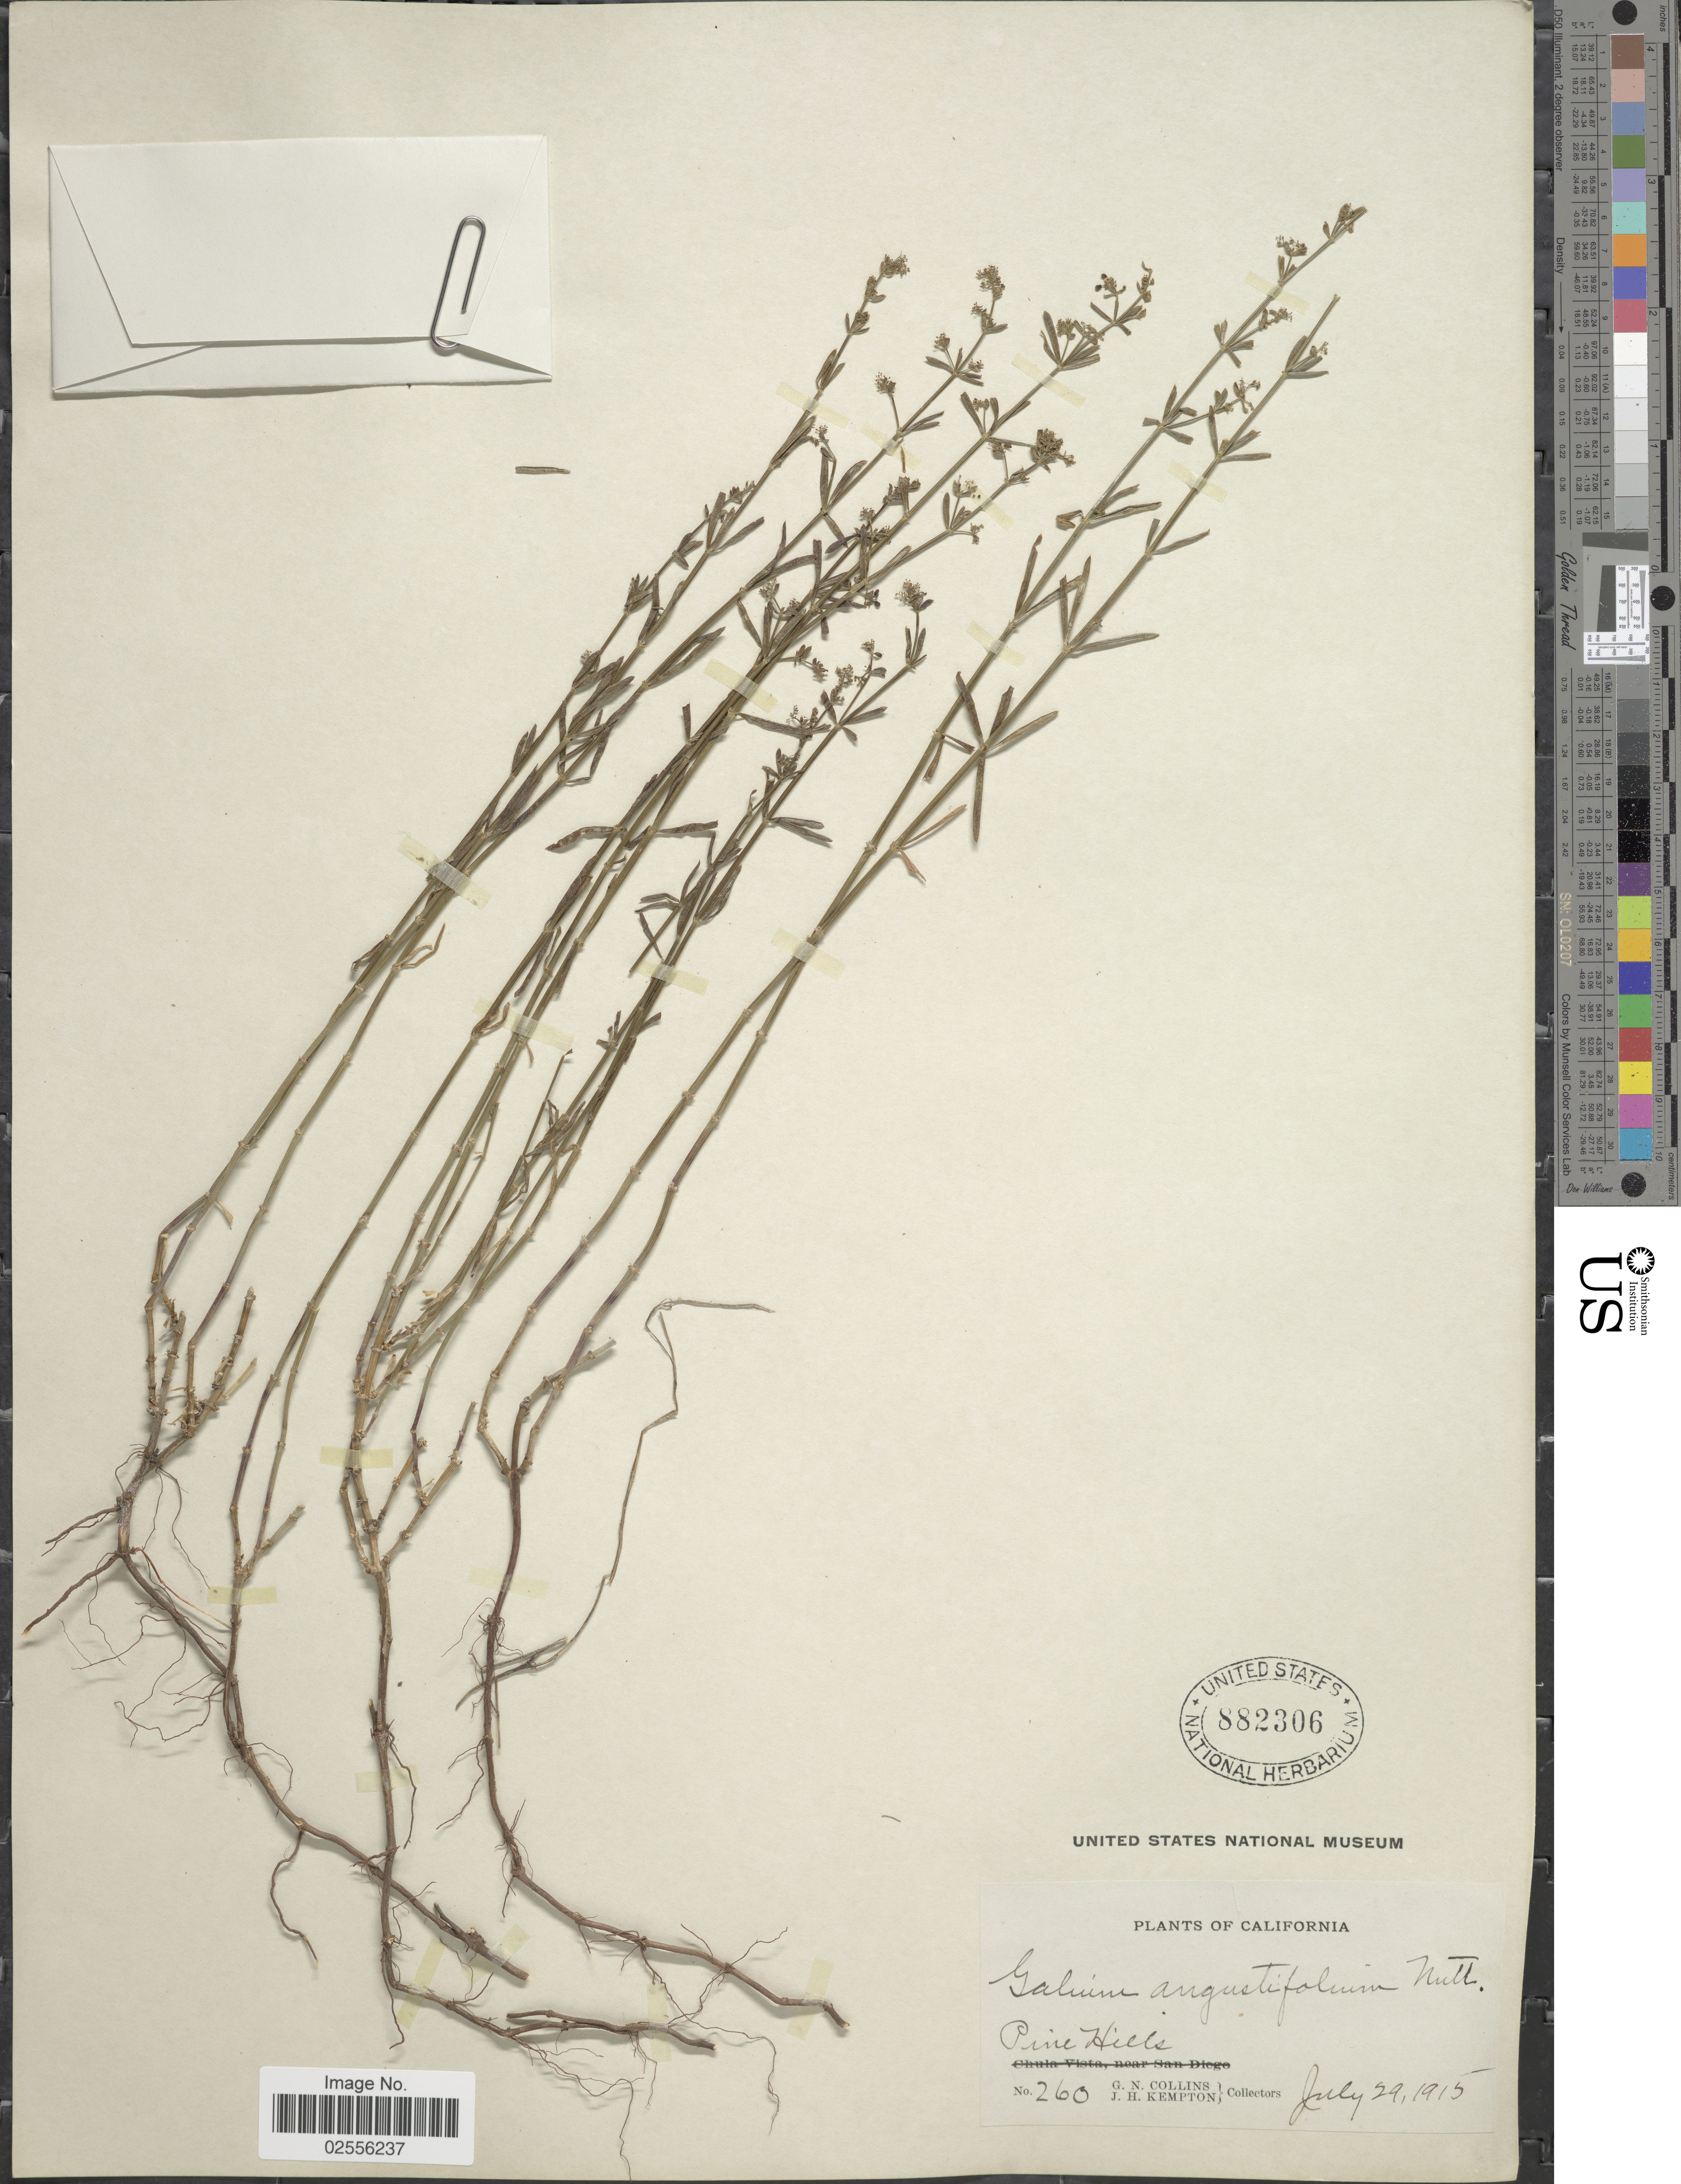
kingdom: Plantae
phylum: Tracheophyta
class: Magnoliopsida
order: Gentianales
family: Rubiaceae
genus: Galium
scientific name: Galium angustifolium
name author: Nutt.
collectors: G. Collins & J. H. Kempton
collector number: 260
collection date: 1915-07-29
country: United States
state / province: California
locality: Pine Hills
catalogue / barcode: US 882306